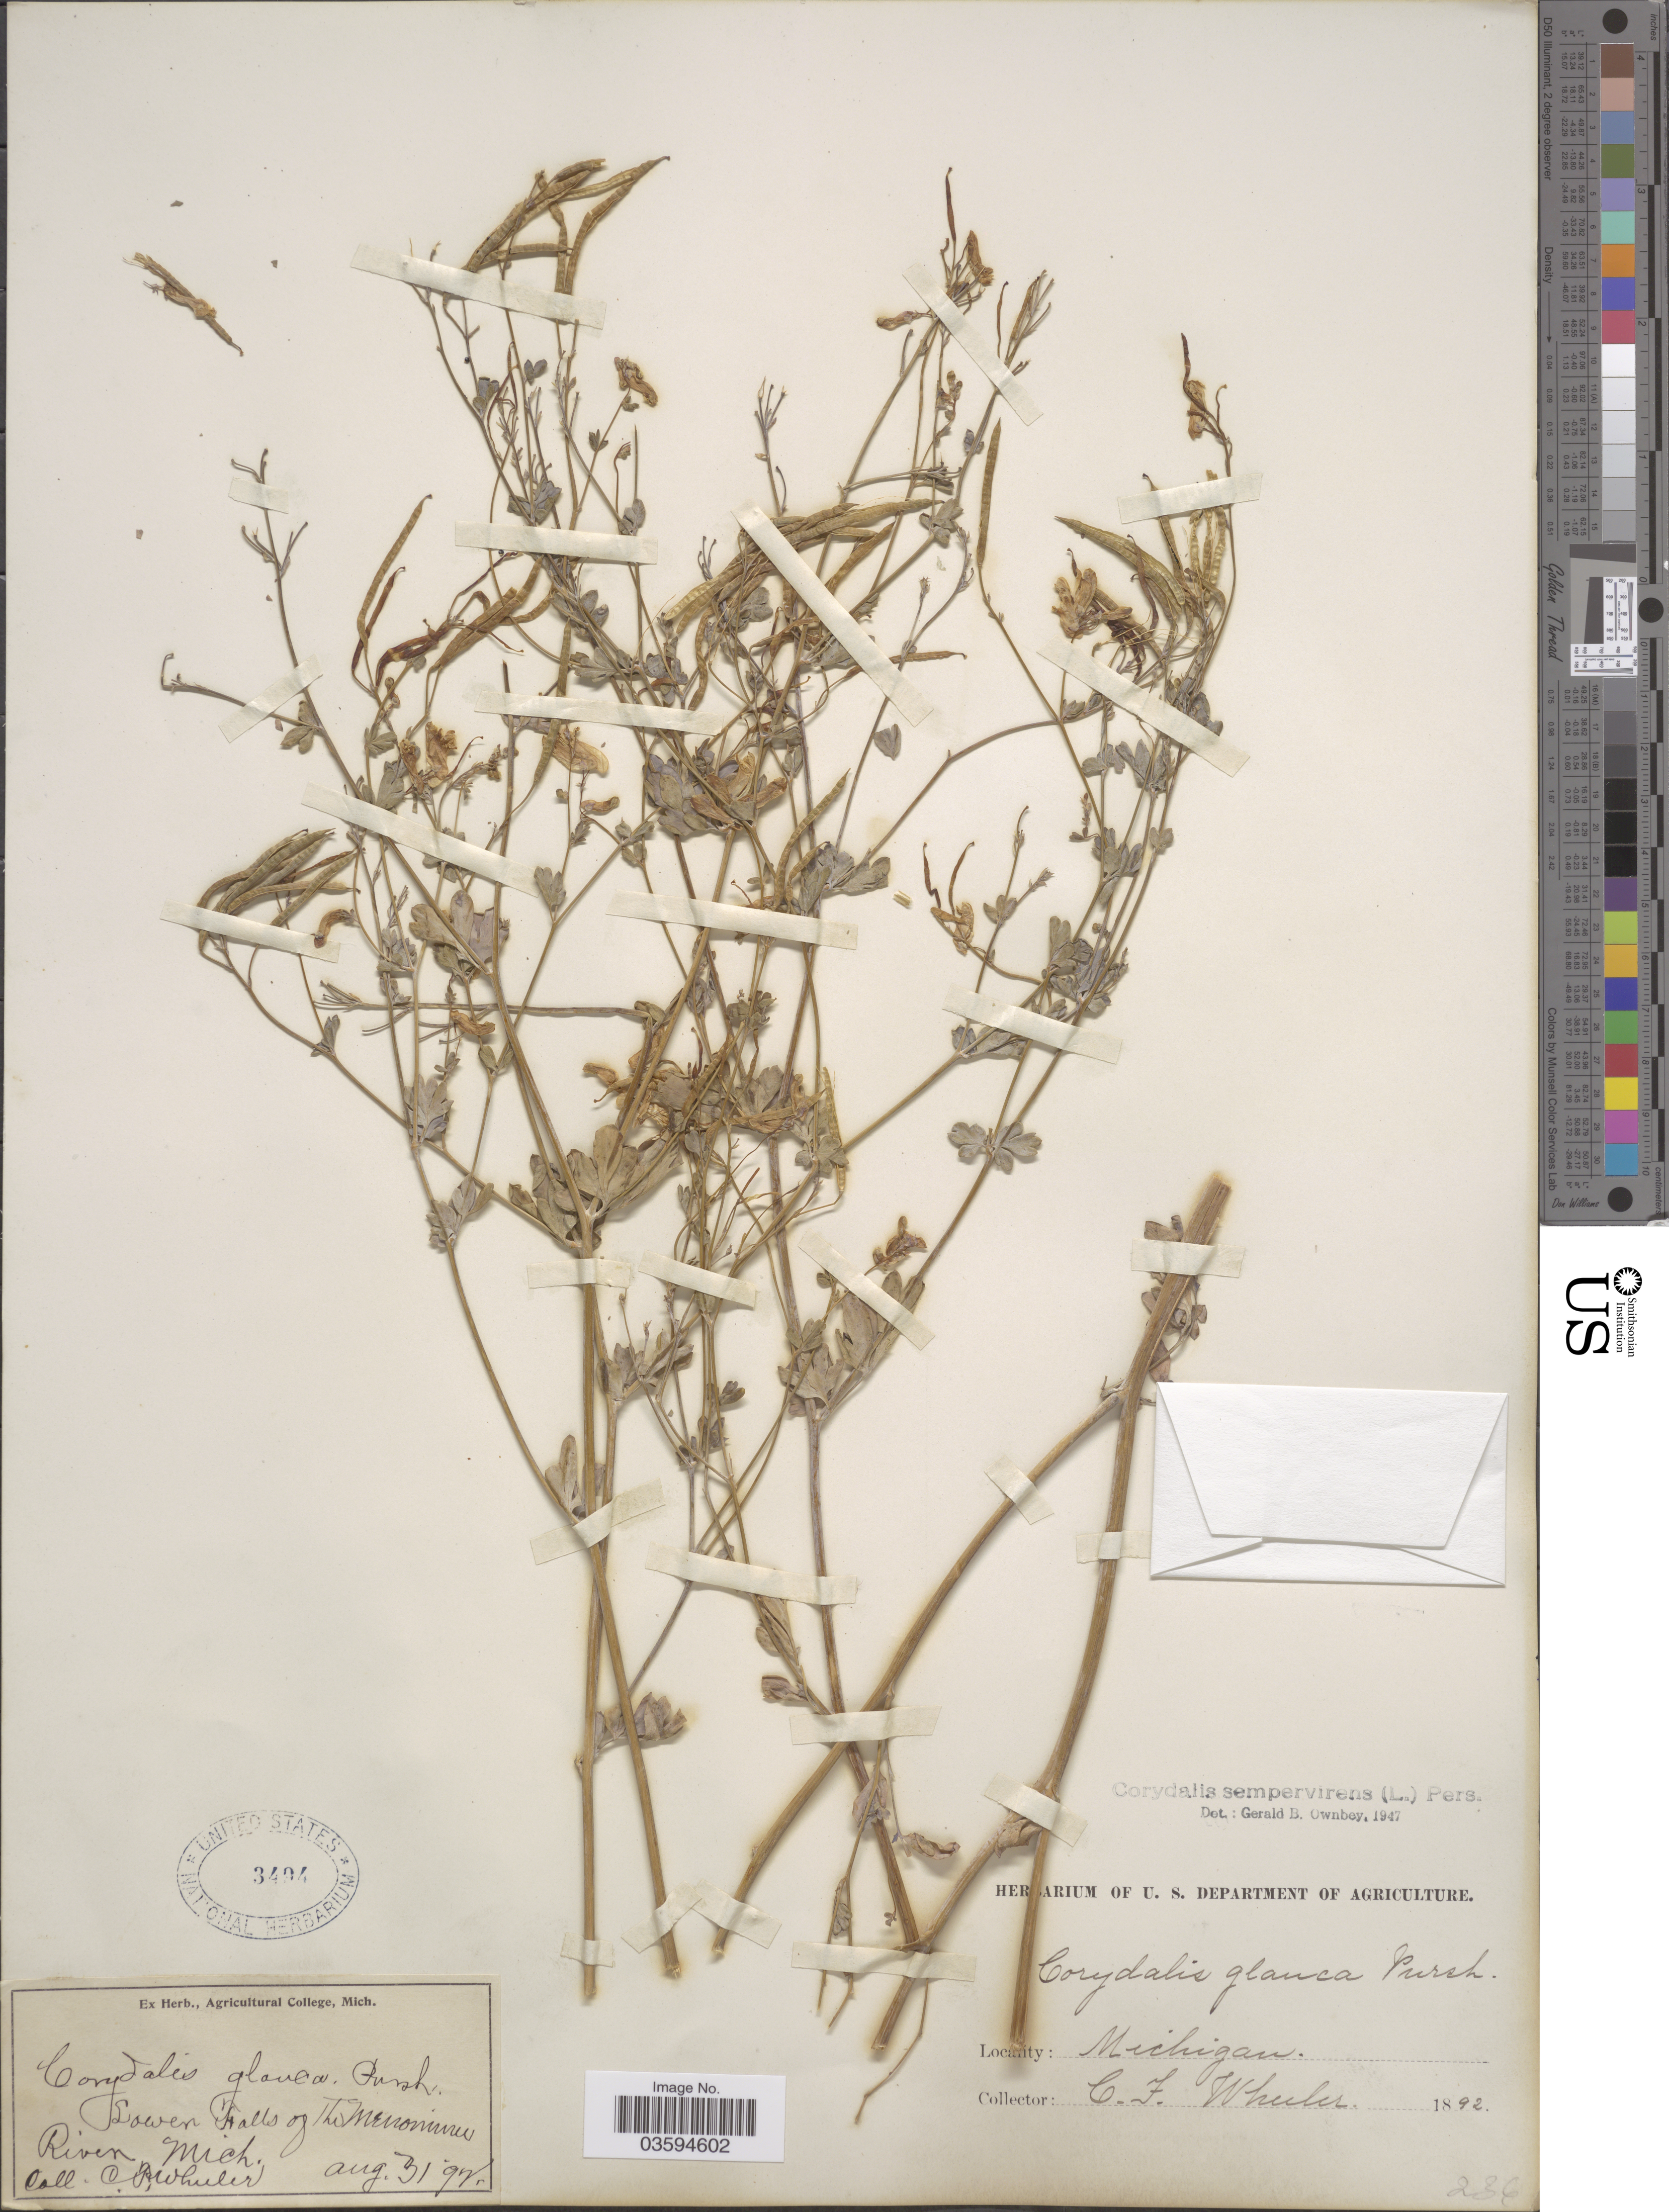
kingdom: Plantae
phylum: Tracheophyta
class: Magnoliopsida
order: Ranunculales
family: Papaveraceae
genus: Capnoides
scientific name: Capnoides sempervirens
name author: (L.) Borkh.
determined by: Strong, M. T., (US), Smithsonian Institution - National Museum of Natural History (UNITED STATES)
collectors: C. Wheeler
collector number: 236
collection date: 1892-08-31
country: United States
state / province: Michigan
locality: Lower Falls of the Menominee River.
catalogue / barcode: US 3494